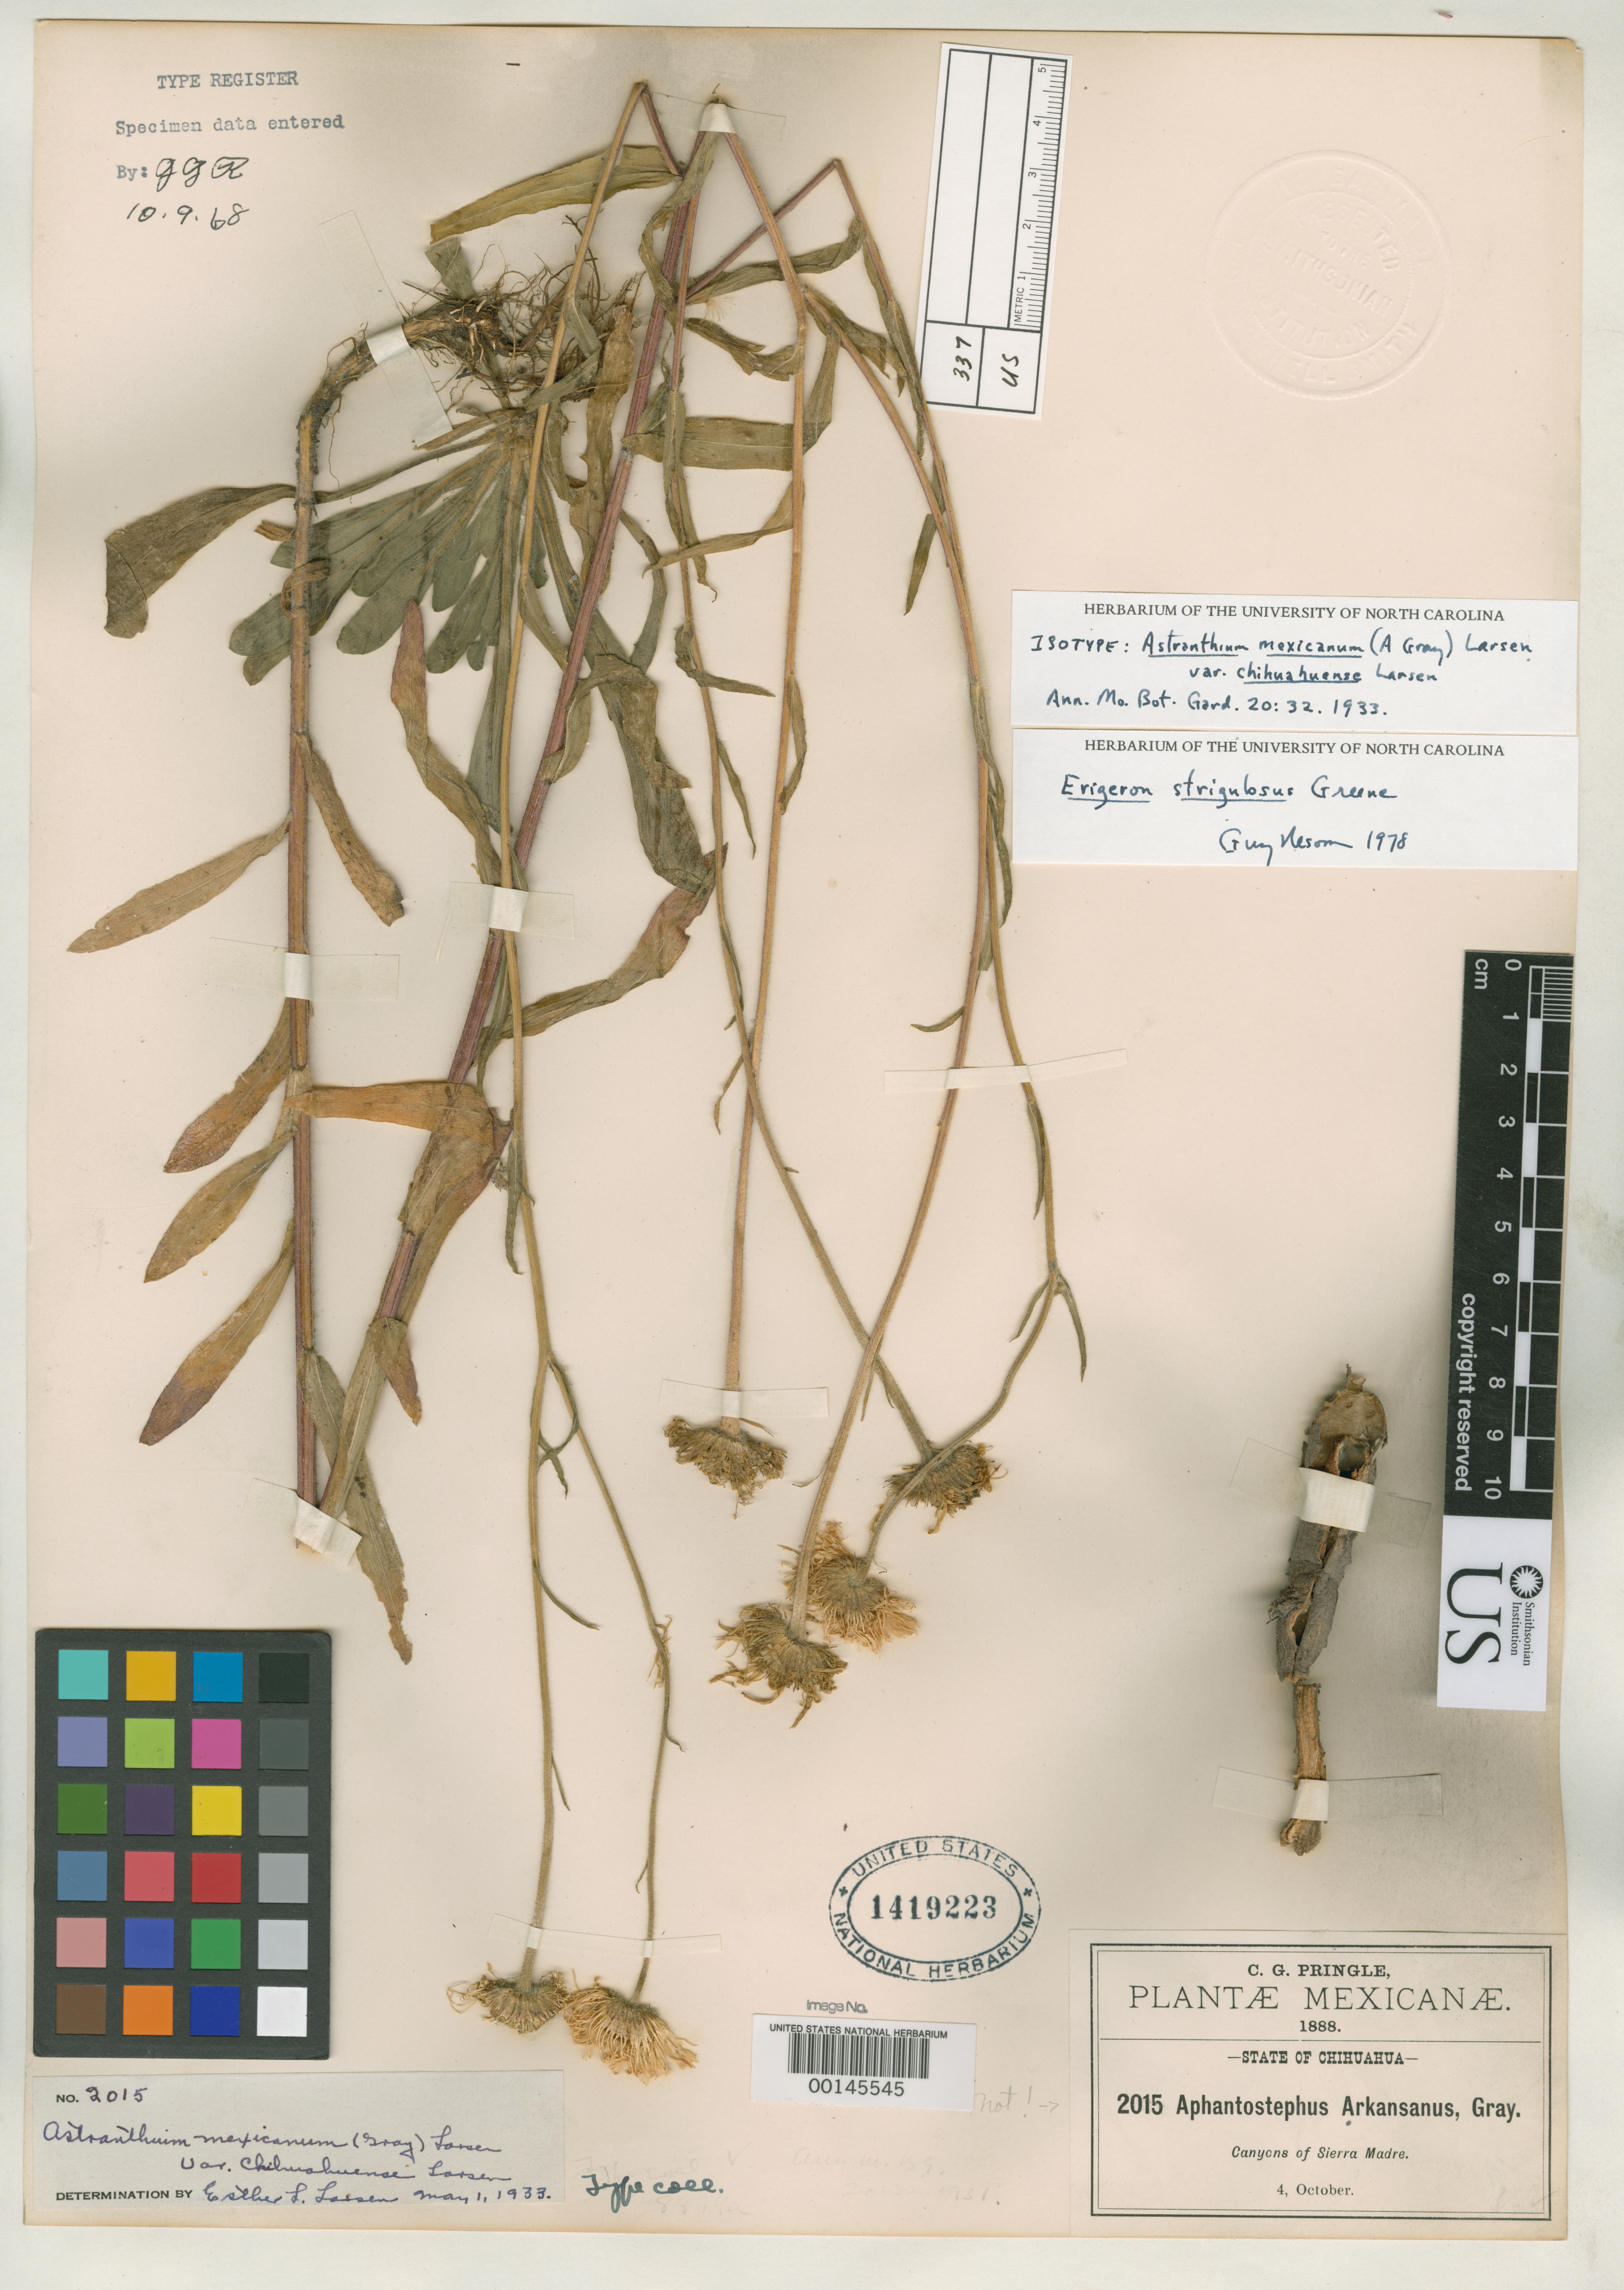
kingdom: Plantae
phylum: Tracheophyta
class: Magnoliopsida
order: Asterales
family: Asteraceae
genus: Astranthium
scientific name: Astranthium mexicanum var. chihuahuense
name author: Larsen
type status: Isotype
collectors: C. G. Pringle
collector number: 2015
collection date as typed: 04 Oct 1888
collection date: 1888-10-04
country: Mexico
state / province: Chihuahua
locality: Sierra Madre.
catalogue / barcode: US 1419223